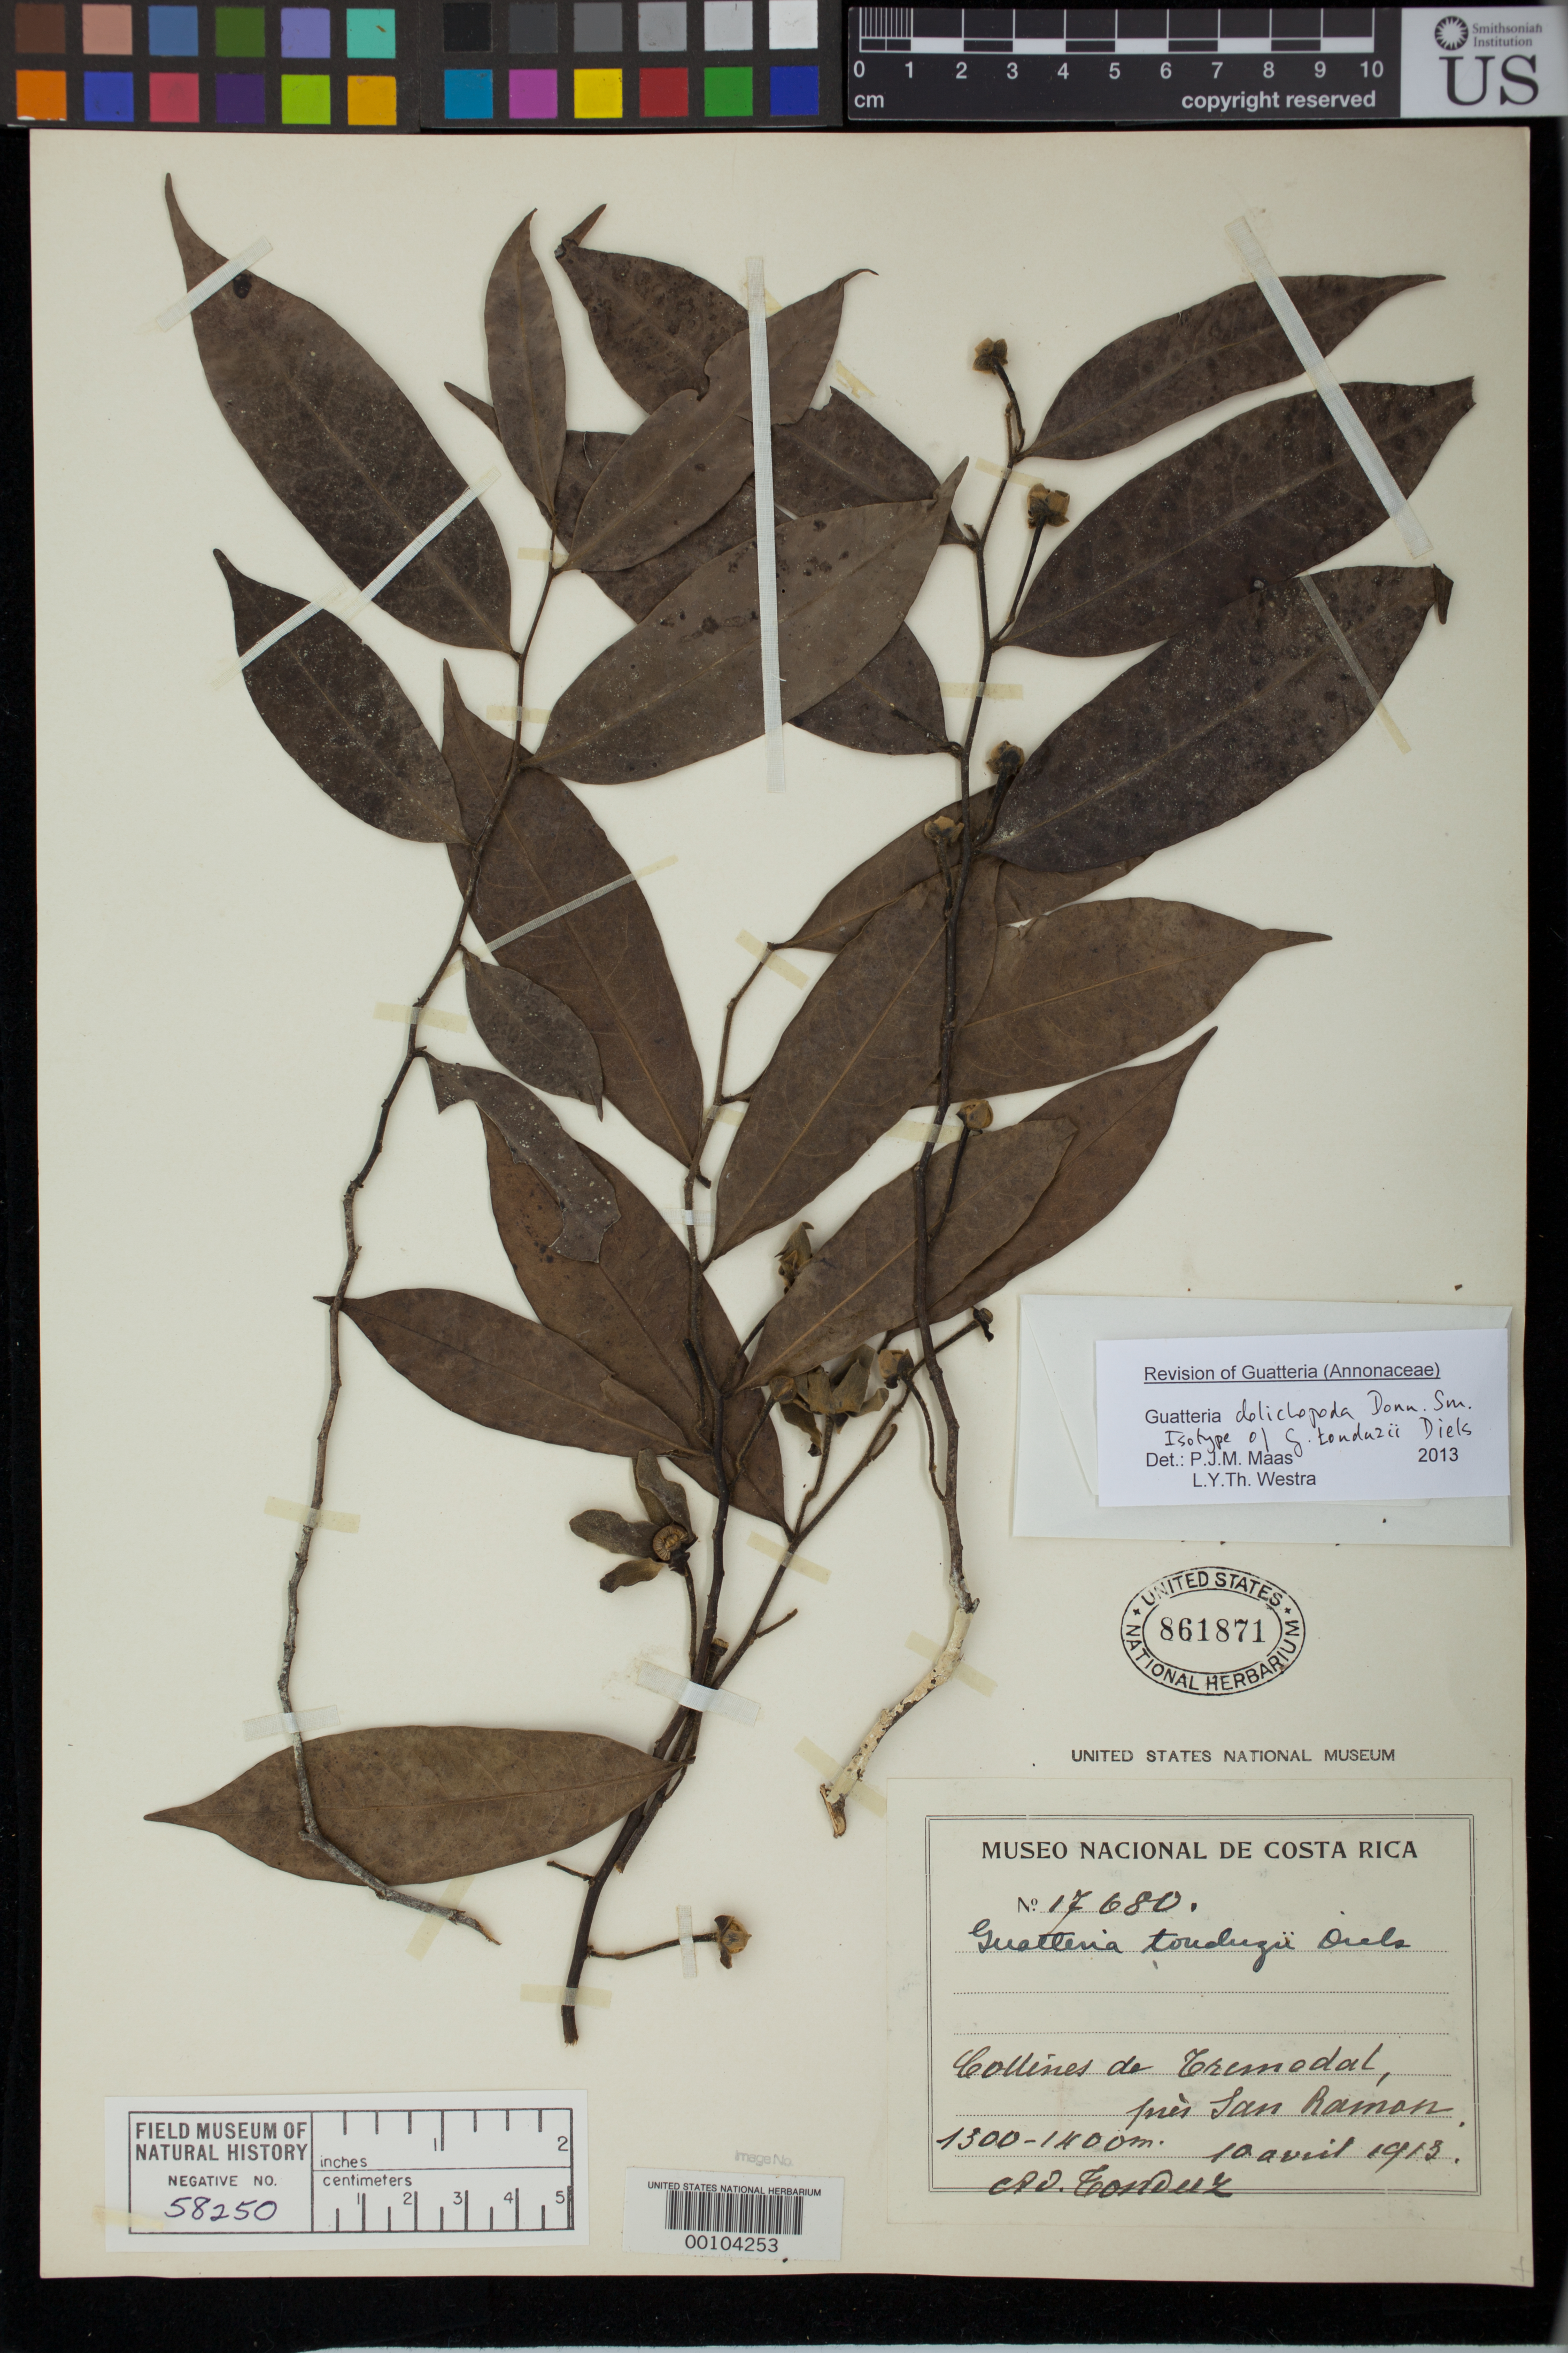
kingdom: Plantae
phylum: Tracheophyta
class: Magnoliopsida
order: Magnoliales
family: Annonaceae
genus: Guatteria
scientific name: Guatteria tonduzii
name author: Diels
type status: Isotype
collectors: A. Tonduz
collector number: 17680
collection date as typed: Apr 1913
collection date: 1913-04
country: Costa Rica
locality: Prope San Ramon, Tremedal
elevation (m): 1300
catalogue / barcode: US 861871